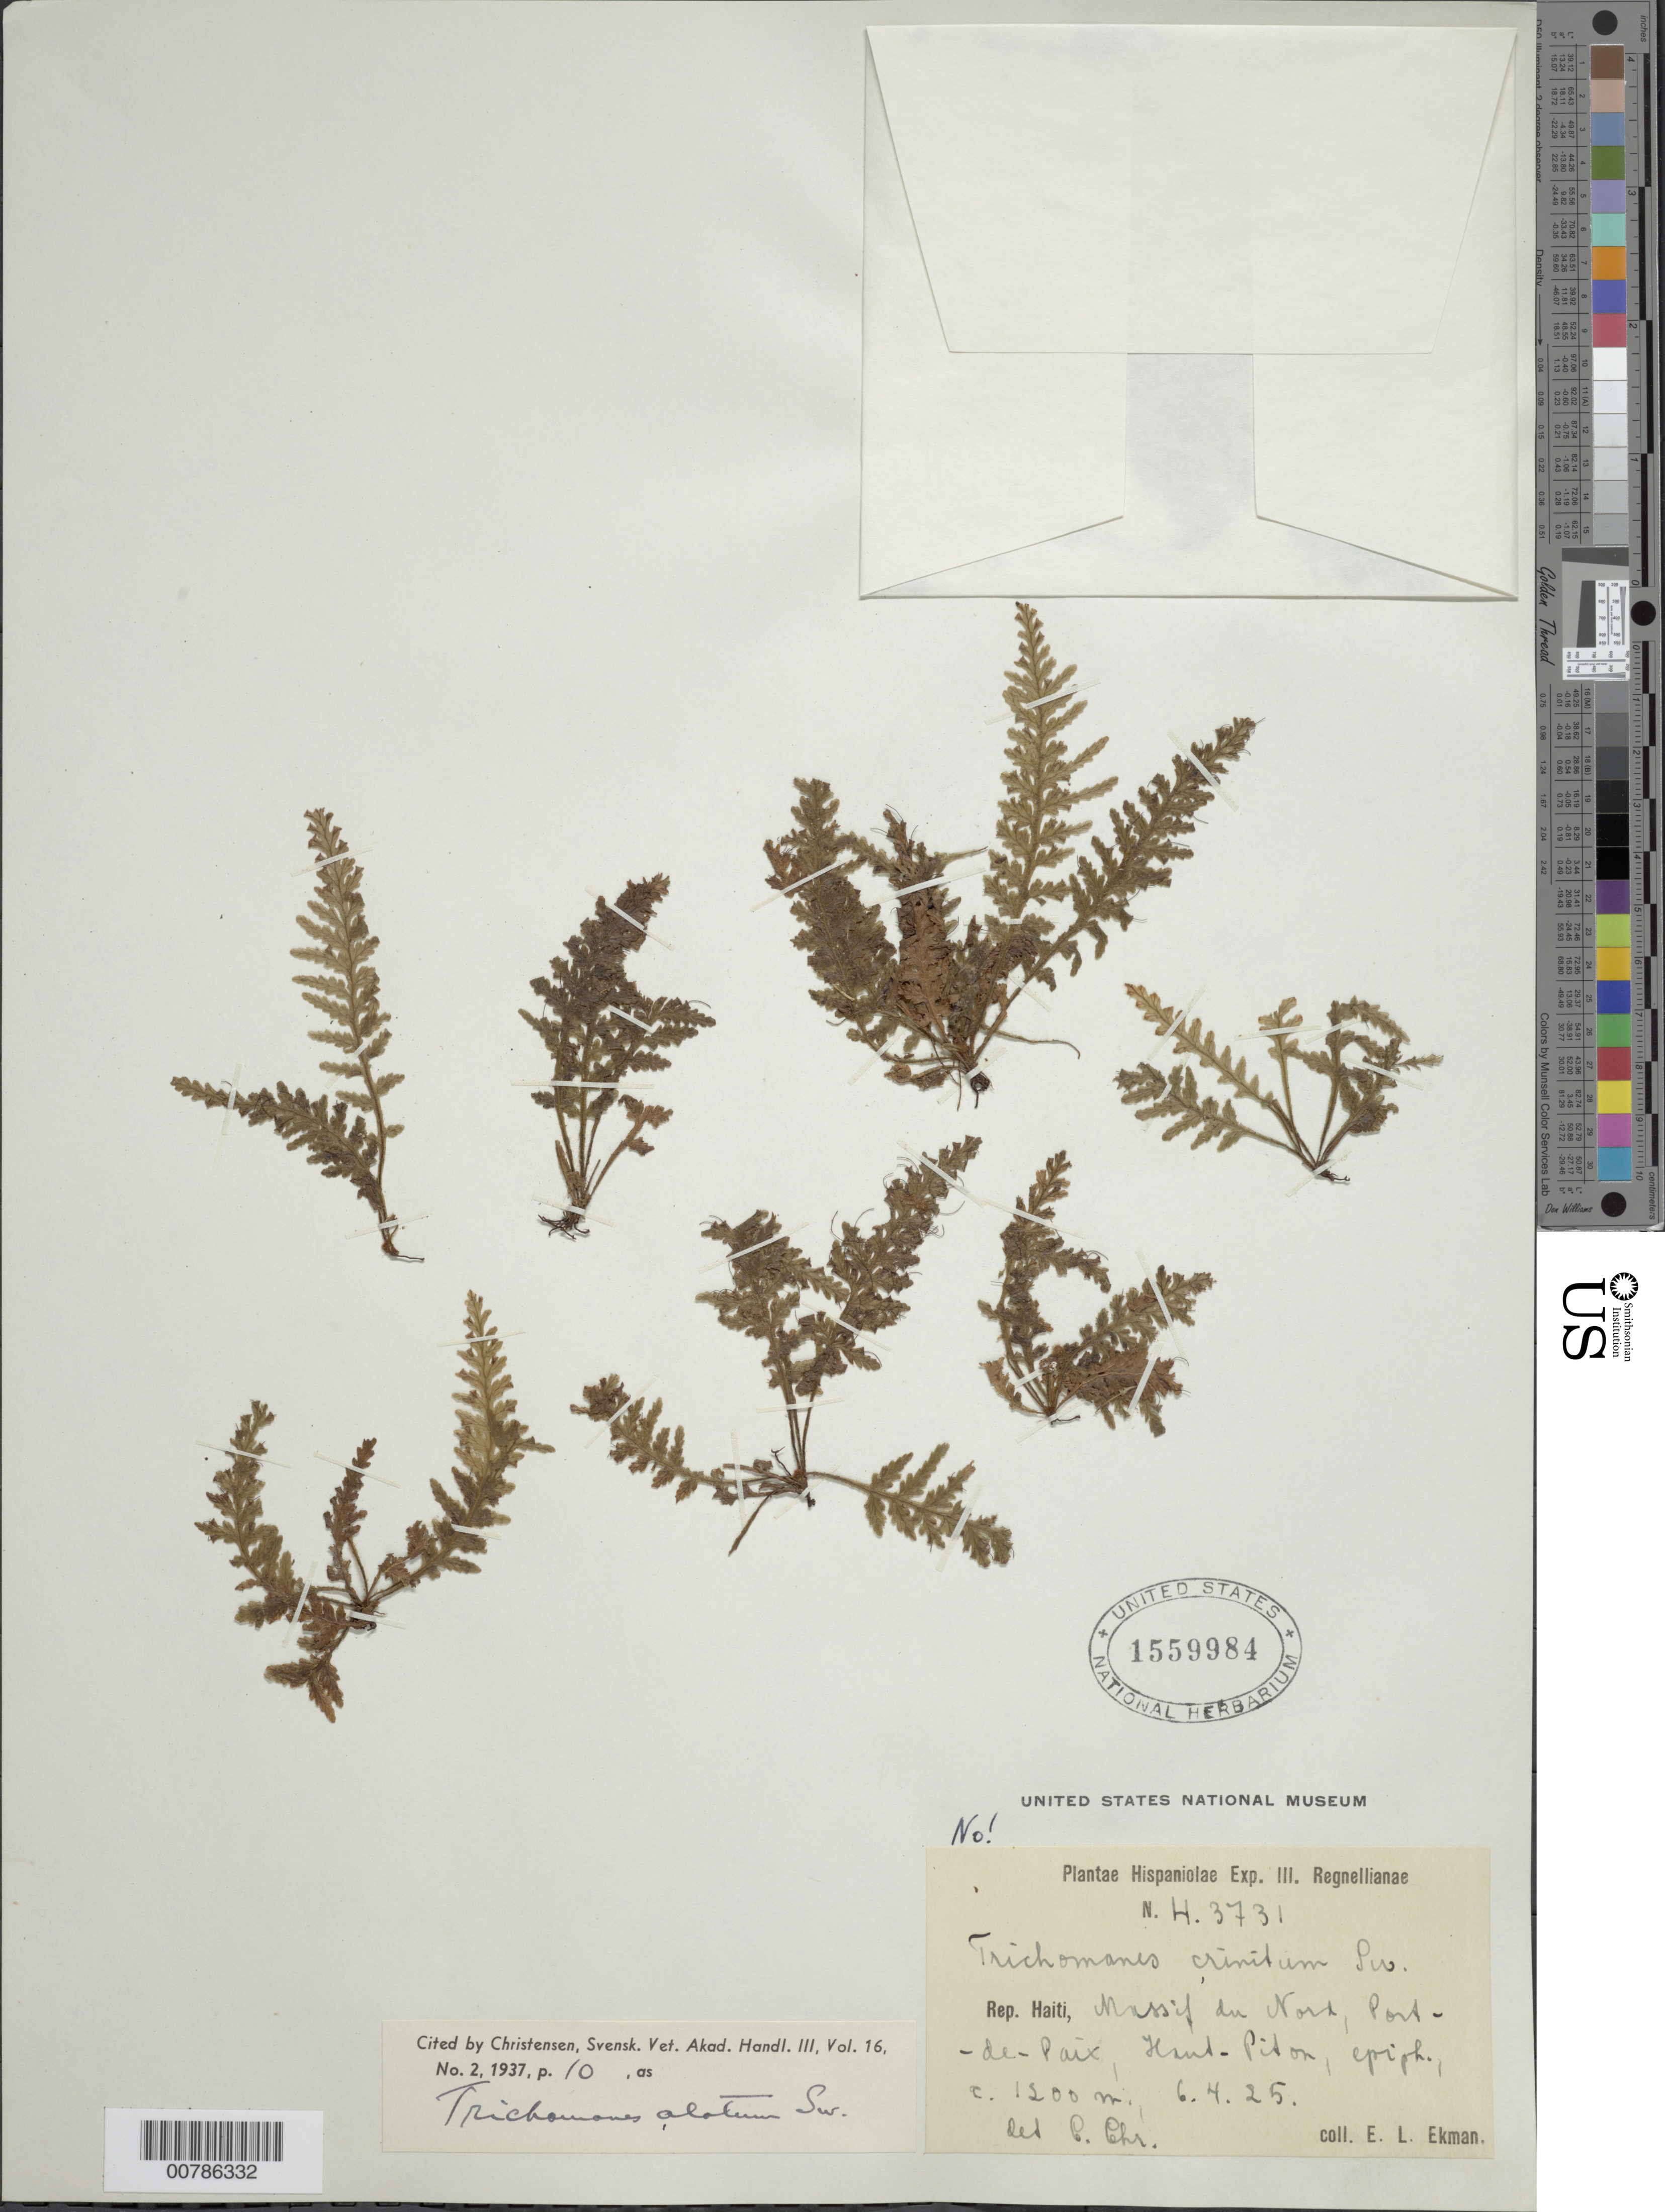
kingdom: Plantae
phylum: Tracheophyta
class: Polypodiopsida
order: Hymenophyllales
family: Hymenophyllaceae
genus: Trichomanes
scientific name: Trichomanes alatum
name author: Sw.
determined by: Christensen, C. F. A.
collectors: E. L. Ekman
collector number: H 3731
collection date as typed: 06 Apr 1925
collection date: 1925-04-06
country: Haiti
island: Hispaniola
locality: Massif du Nord, Port-de-Paix, Hut-Piton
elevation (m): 1200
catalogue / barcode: US 1559984